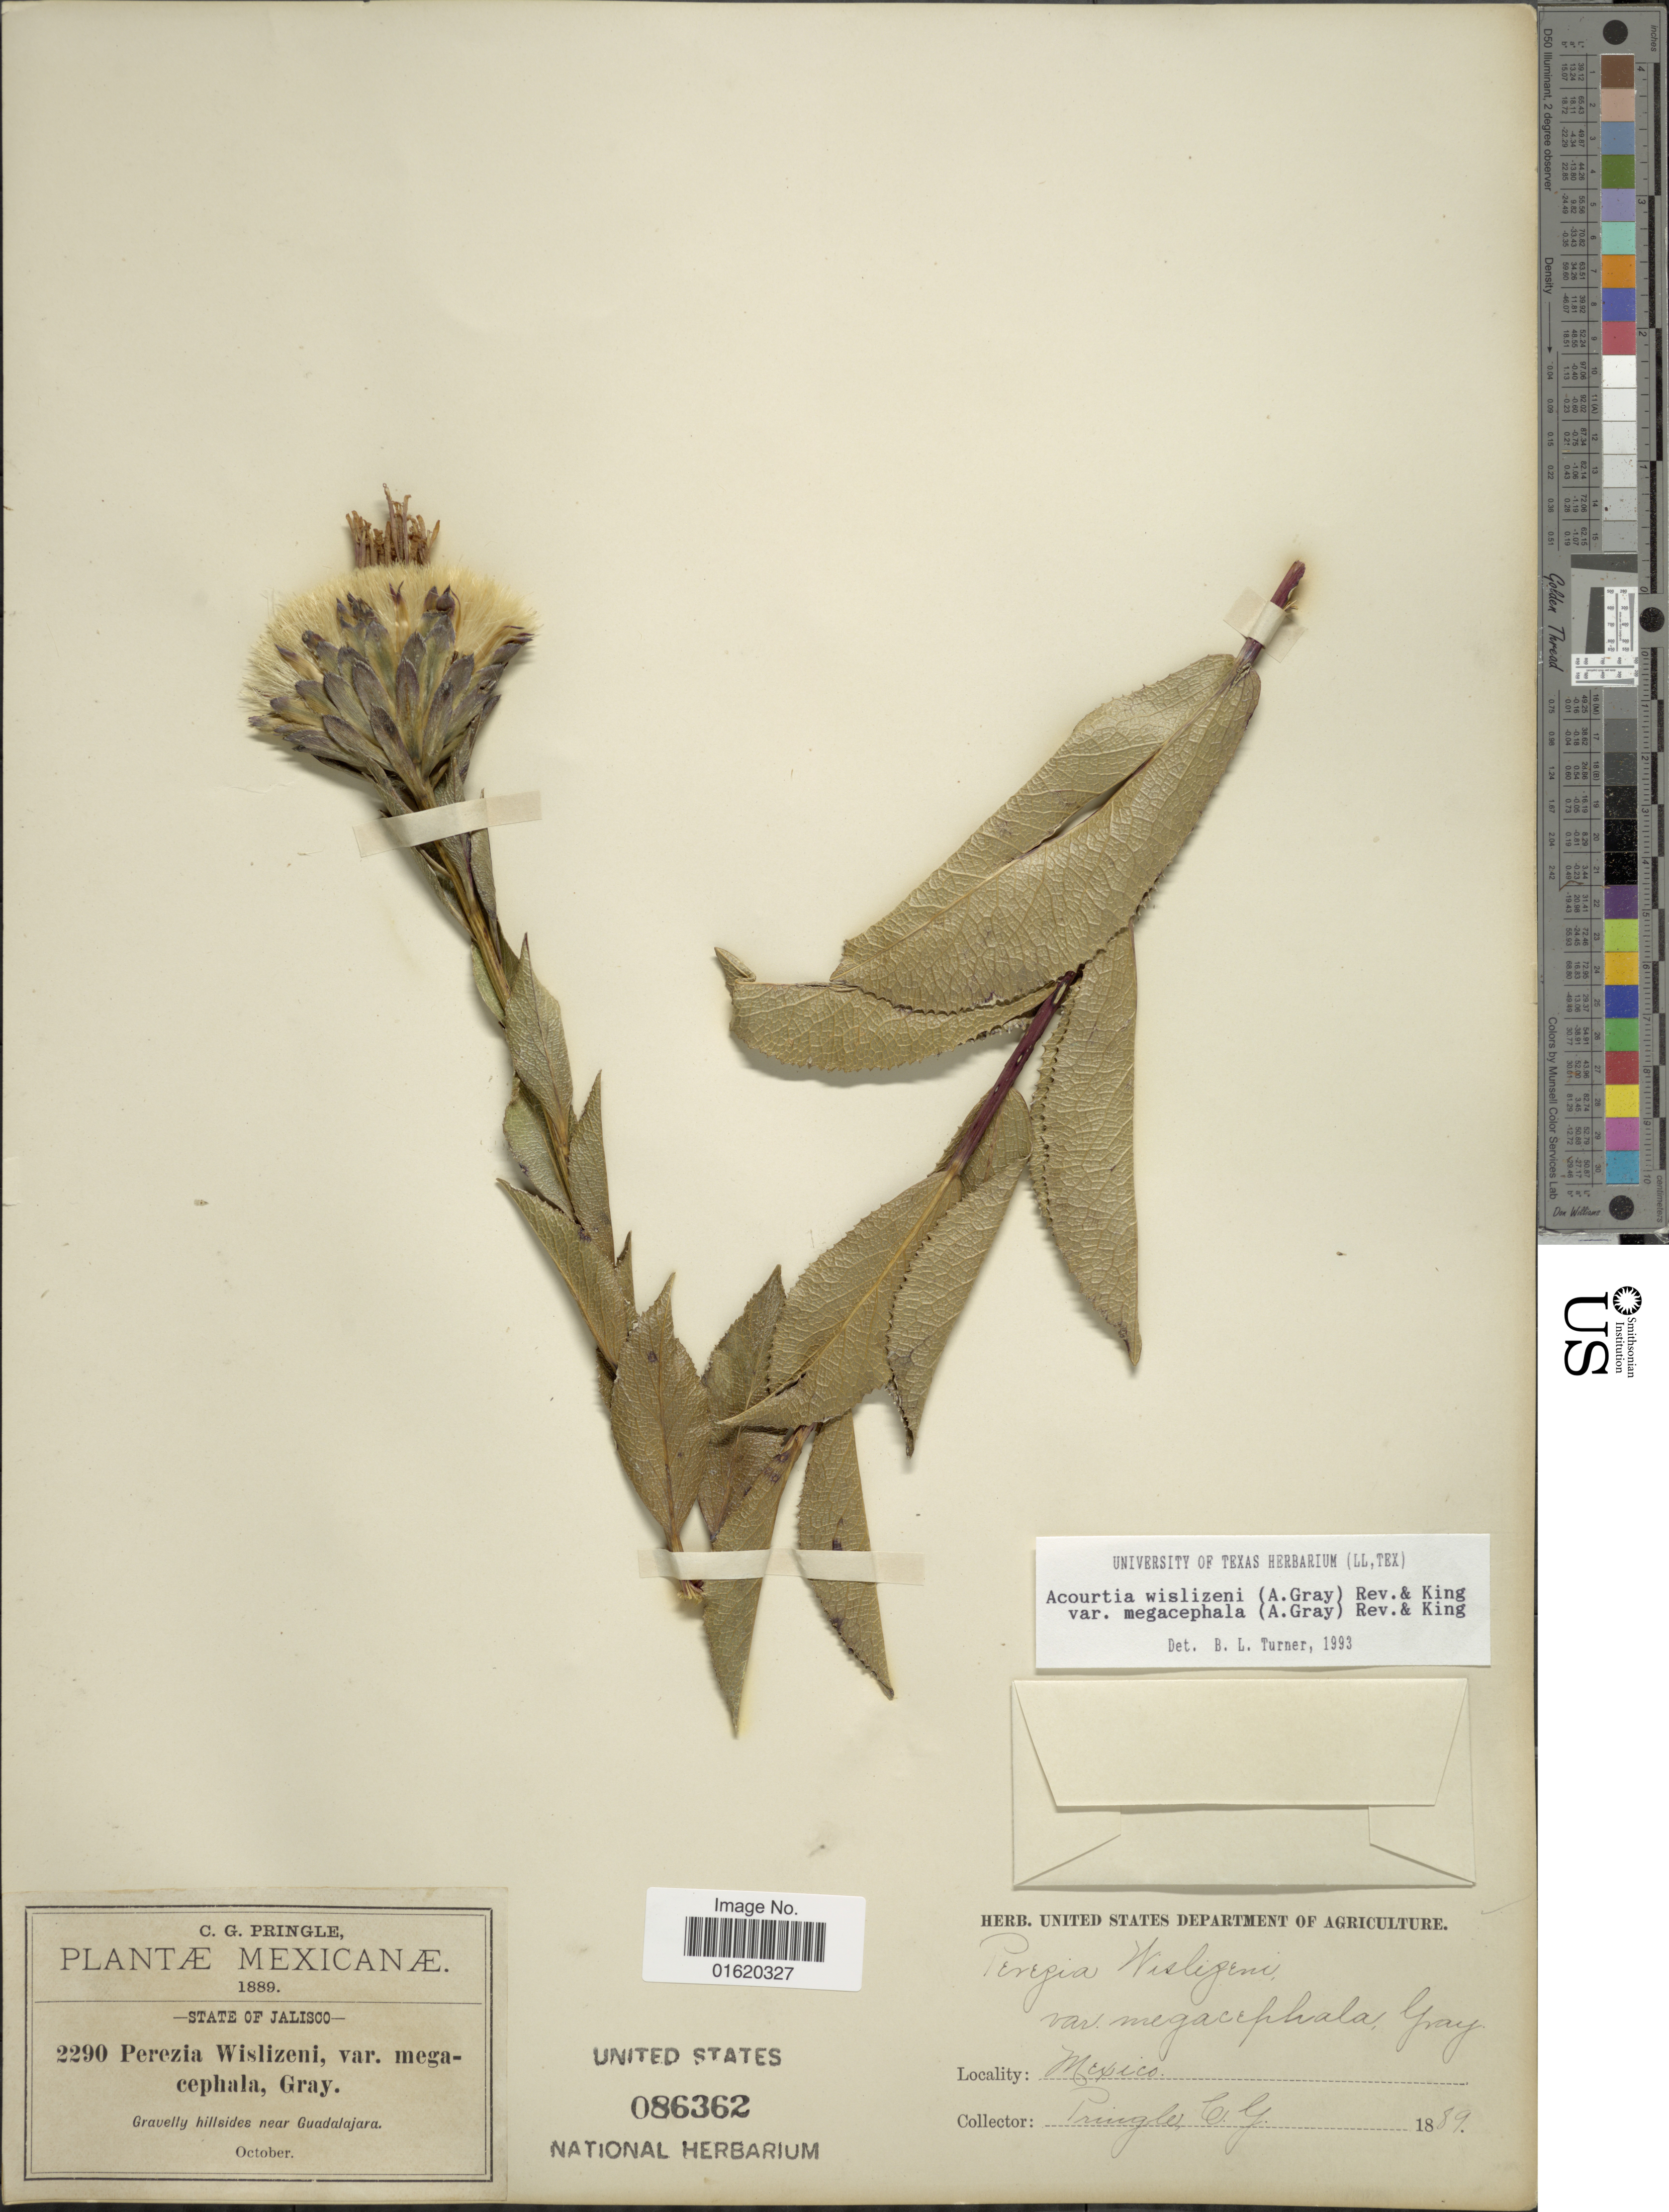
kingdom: Plantae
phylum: Tracheophyta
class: Magnoliopsida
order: Asterales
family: Asteraceae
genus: Acourtia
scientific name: Acourtia wislizenii var. megacephala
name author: (A. Gray) Reveal & R.M. King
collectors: C. G. Pringle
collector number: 2290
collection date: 1889-10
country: Mexico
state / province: Jalisco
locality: Gravely hillsides near Guadalajara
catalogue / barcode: US 86362